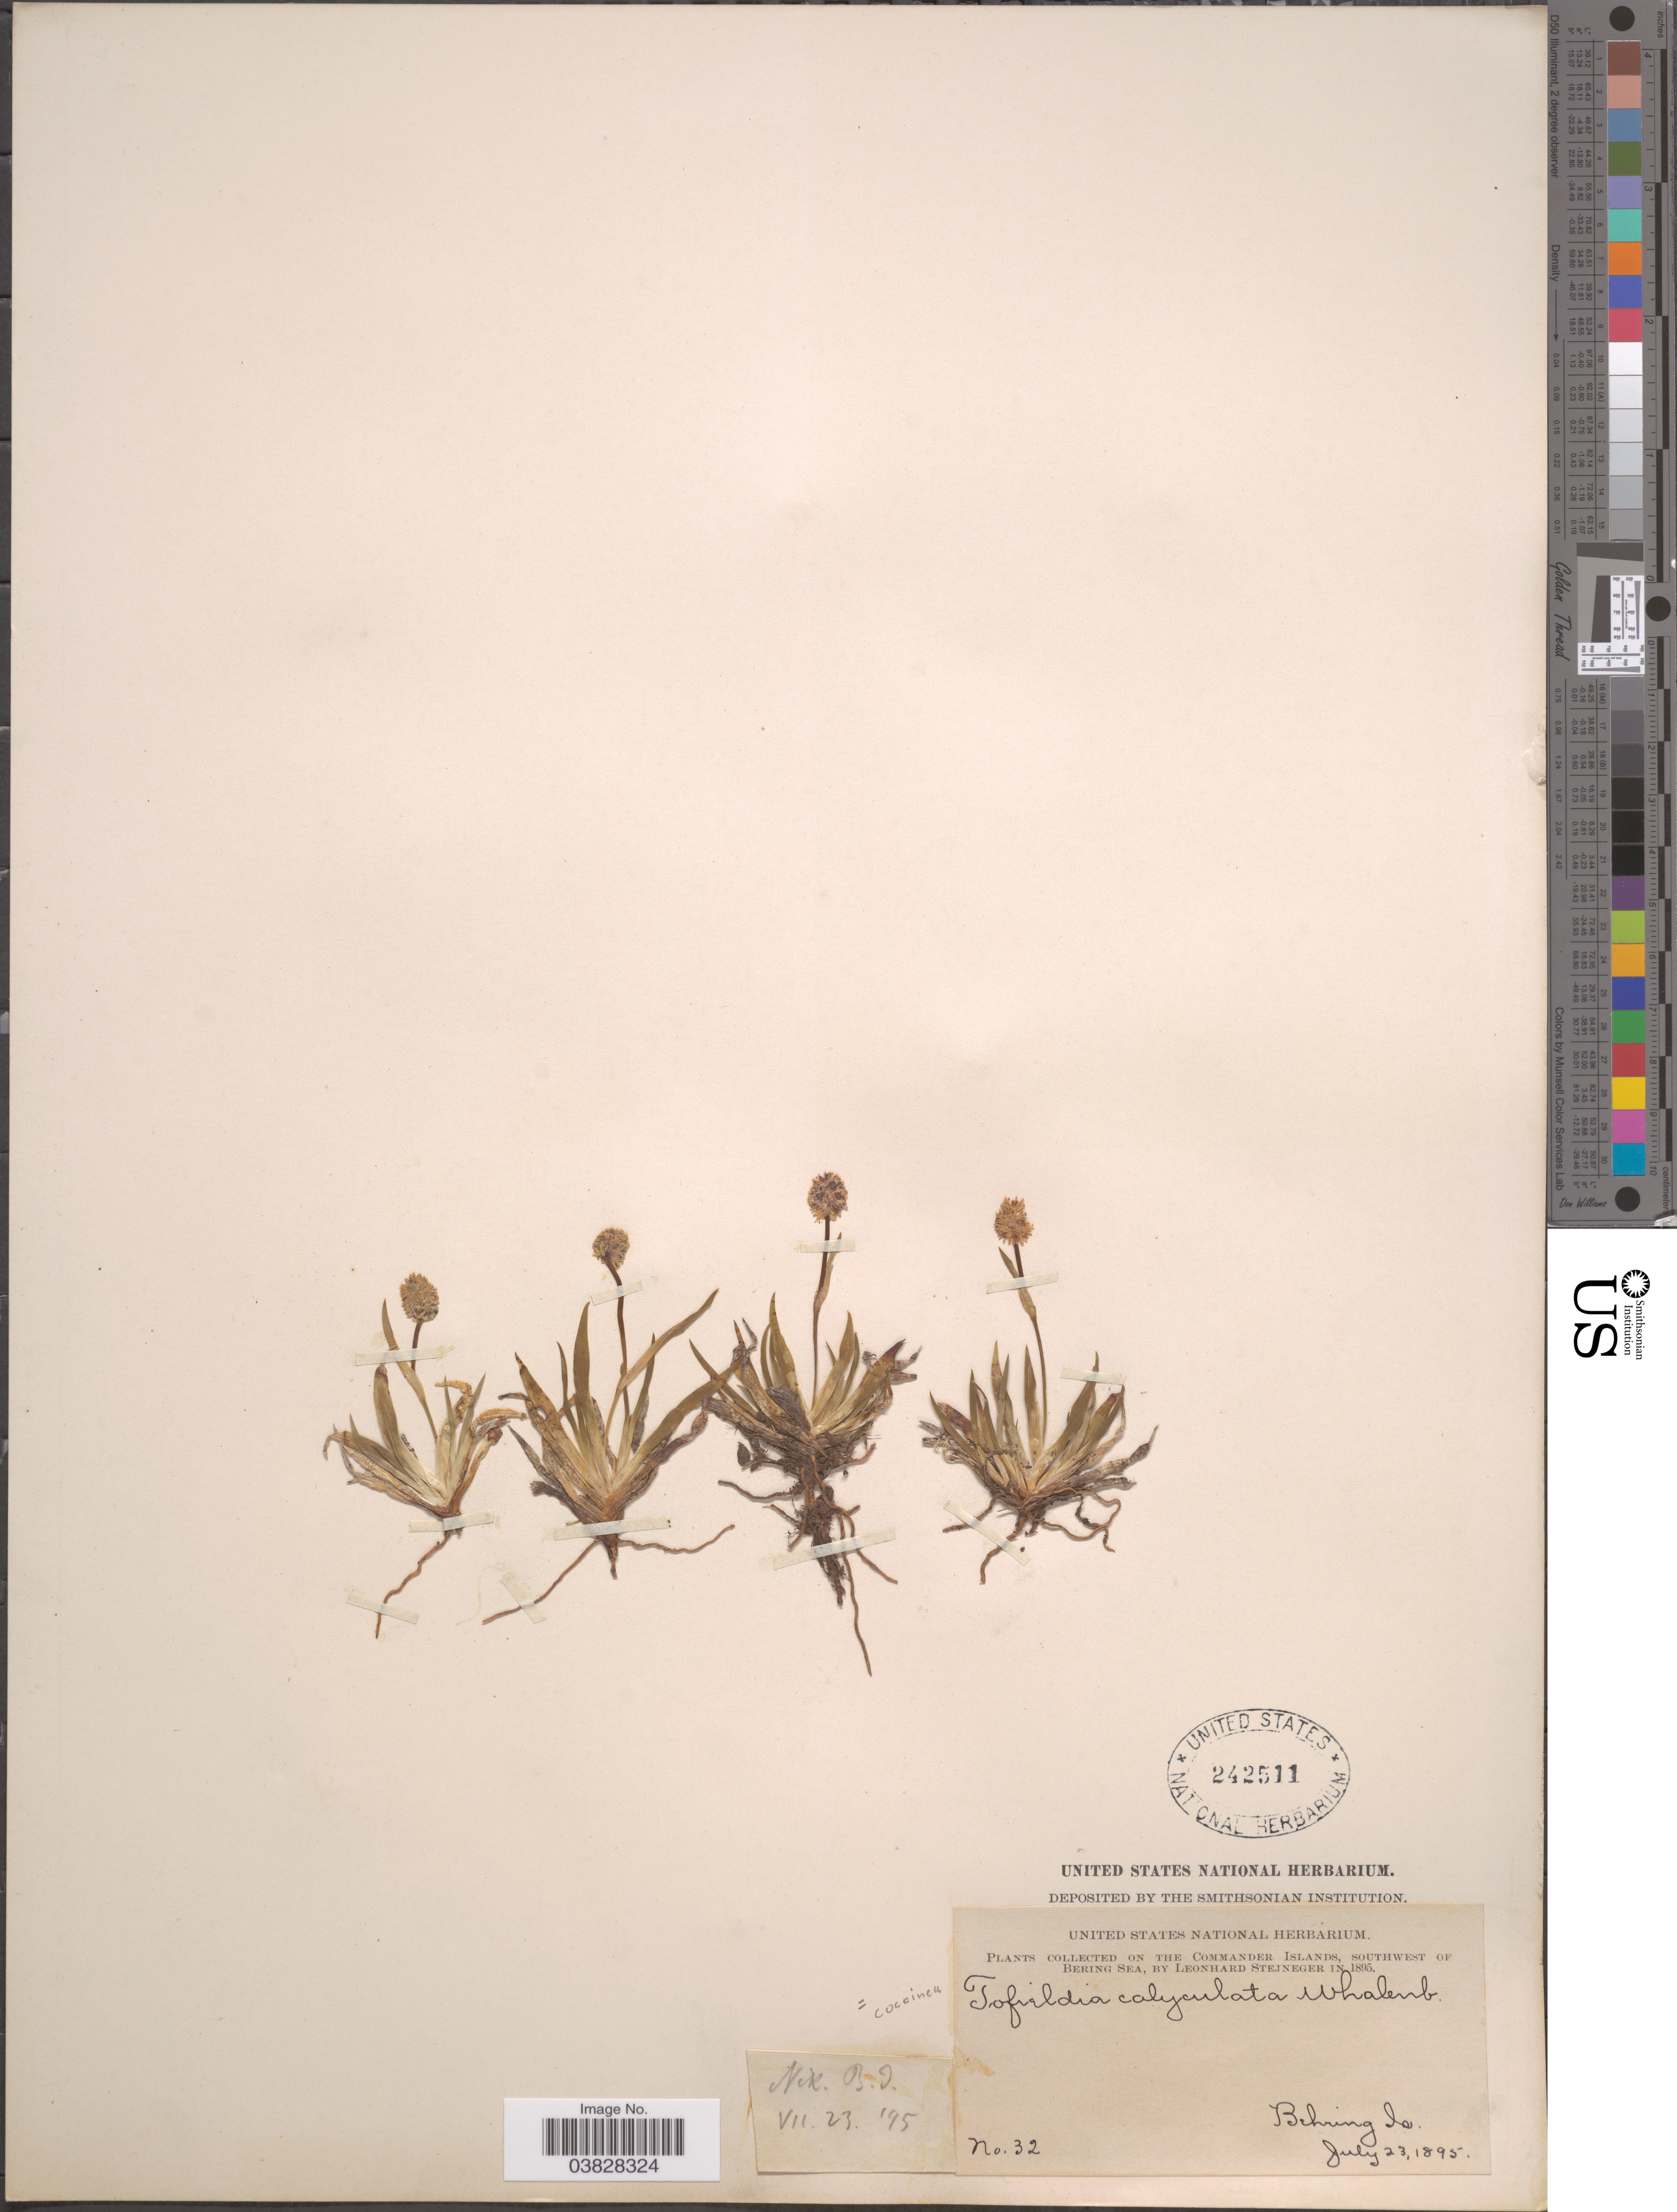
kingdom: Plantae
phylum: Tracheophyta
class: Liliopsida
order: Alismatales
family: Tofieldiaceae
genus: Tofieldia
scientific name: Tofieldia coccinea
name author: Richardson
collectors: L. Stejneger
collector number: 32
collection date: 1895-07-23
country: Russian Federation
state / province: Kamchatka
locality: On the Commander Islands, Southwest of Bering Sea. Behring Is.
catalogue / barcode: US 242511